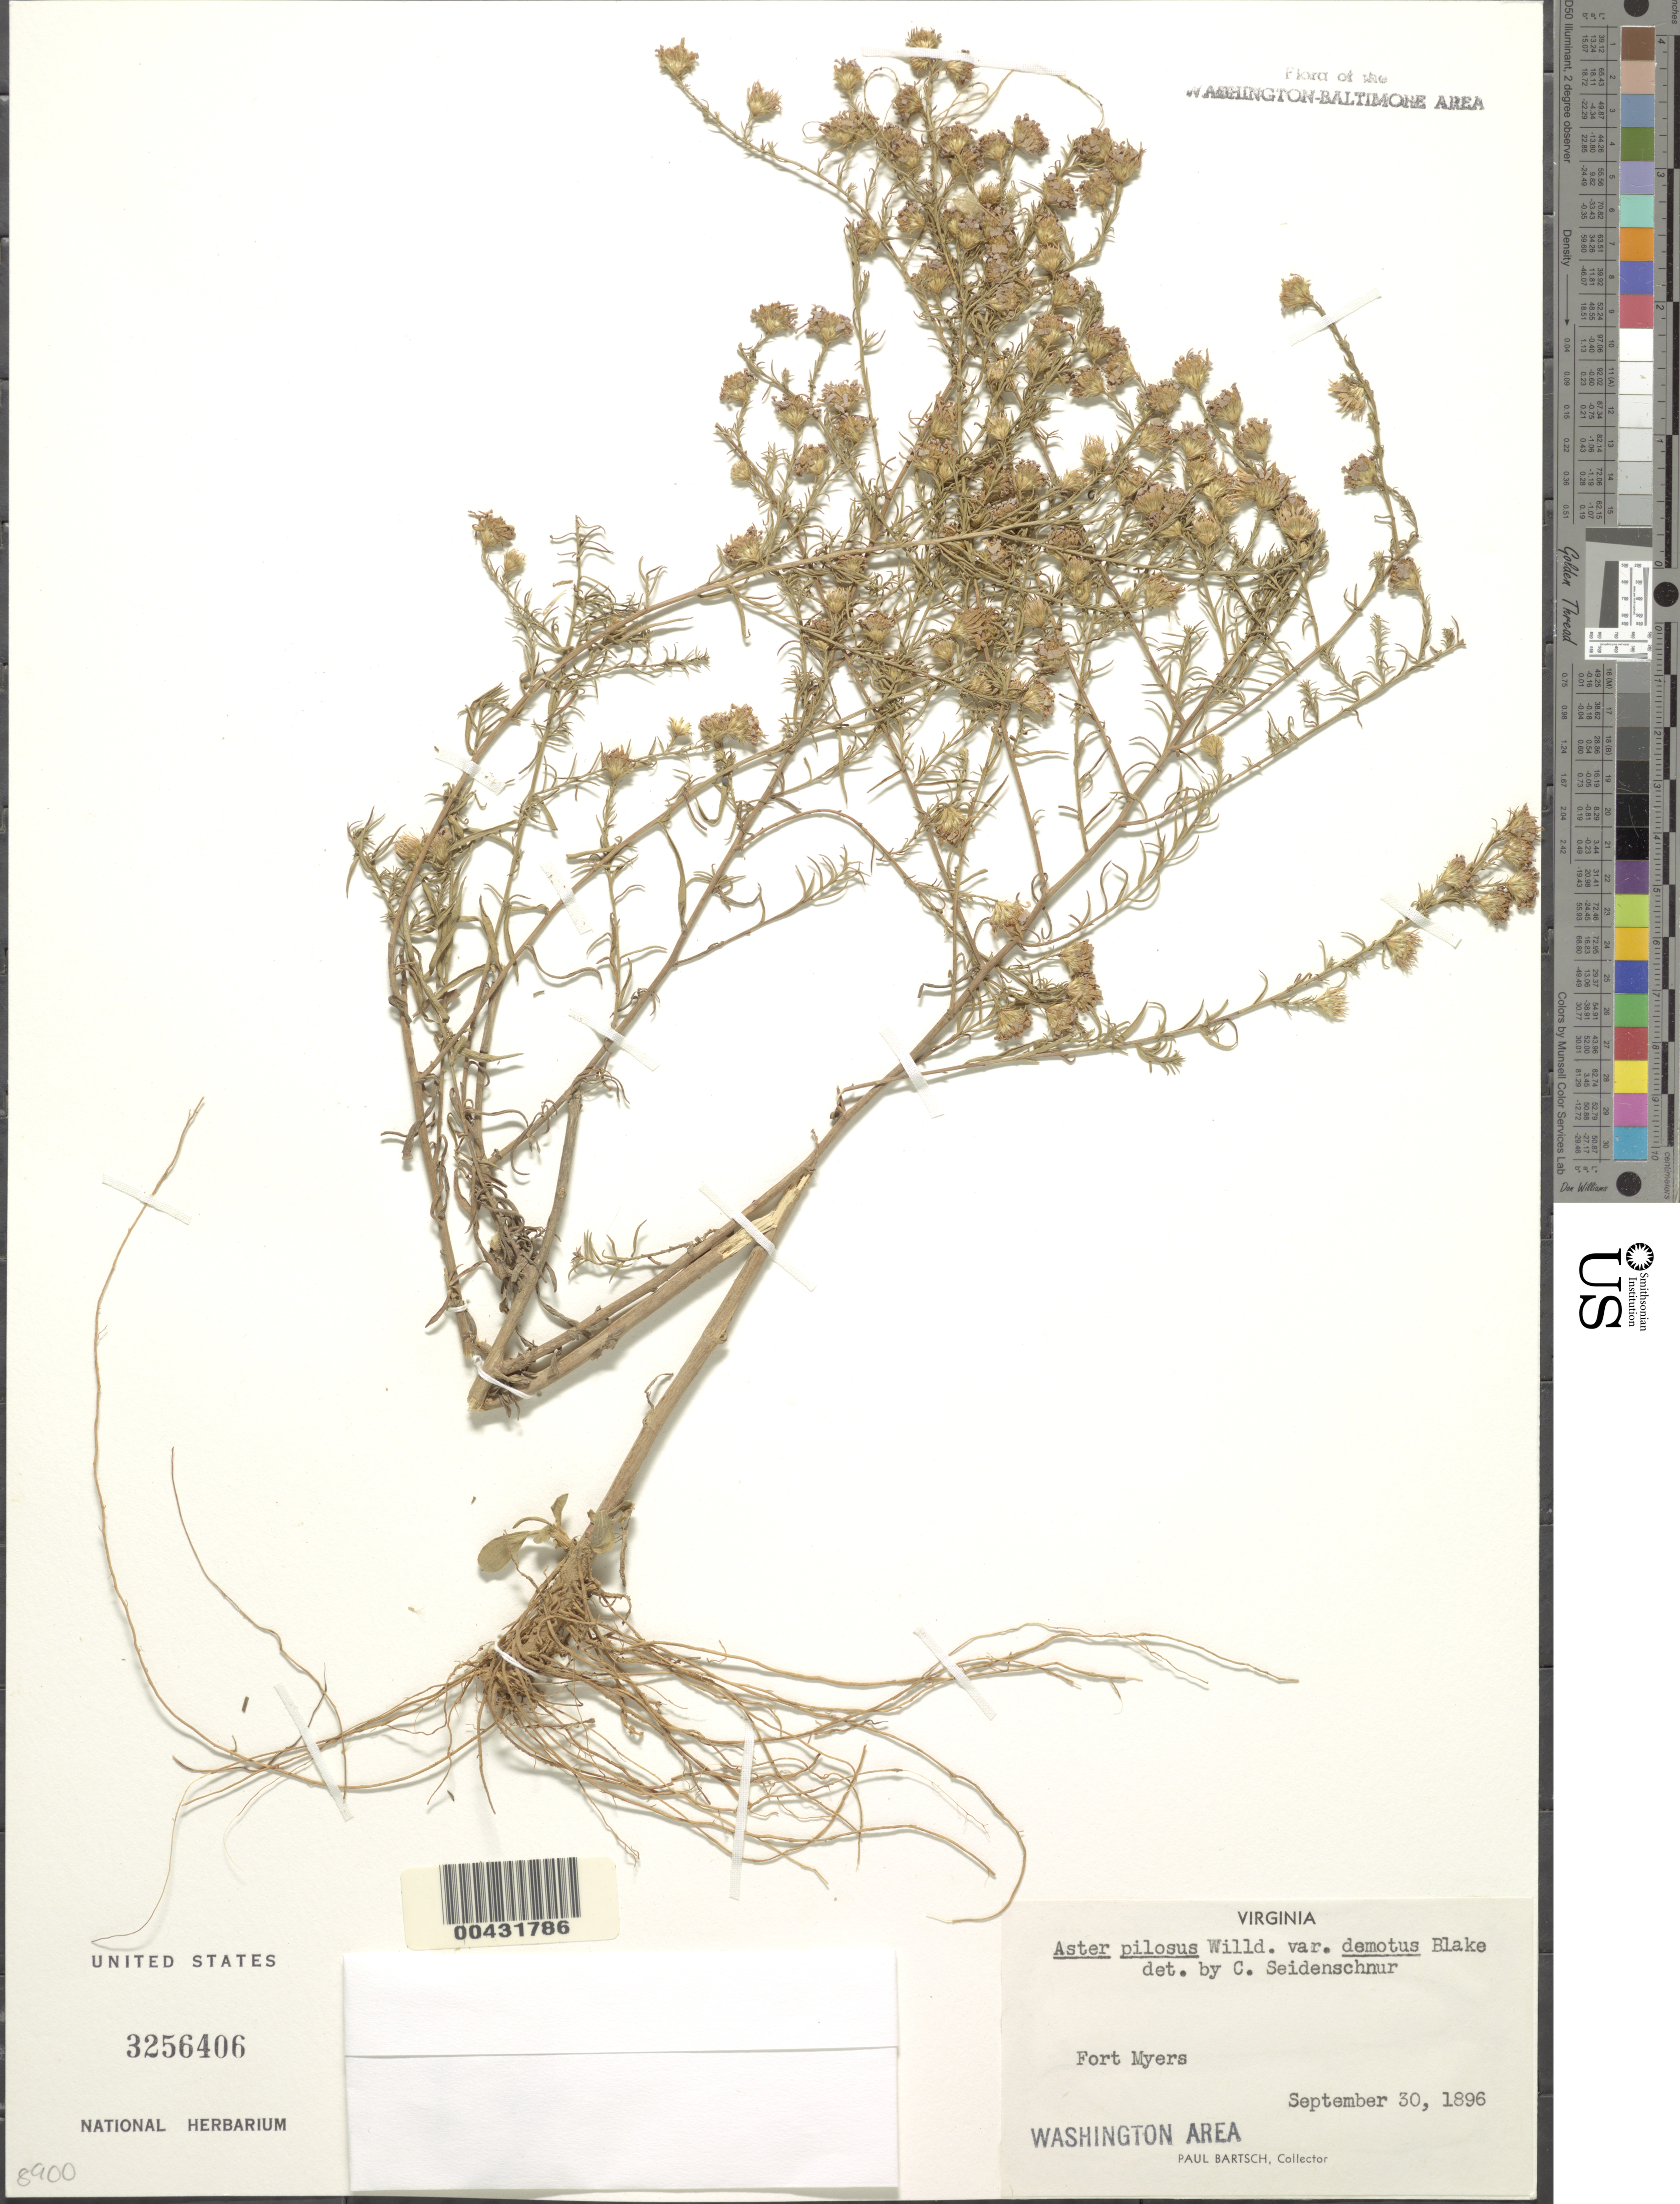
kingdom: Plantae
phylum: Tracheophyta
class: Magnoliopsida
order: Asterales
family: Asteraceae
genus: Symphyotrichum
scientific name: Symphyotrichum pilosum var. pringlei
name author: (A. Gray) G.L. Nesom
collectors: P. Bartsch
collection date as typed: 30 Sep 1896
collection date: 1896-09-30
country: United States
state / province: Virginia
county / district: Arlington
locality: Fort Myers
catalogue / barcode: US 3256406